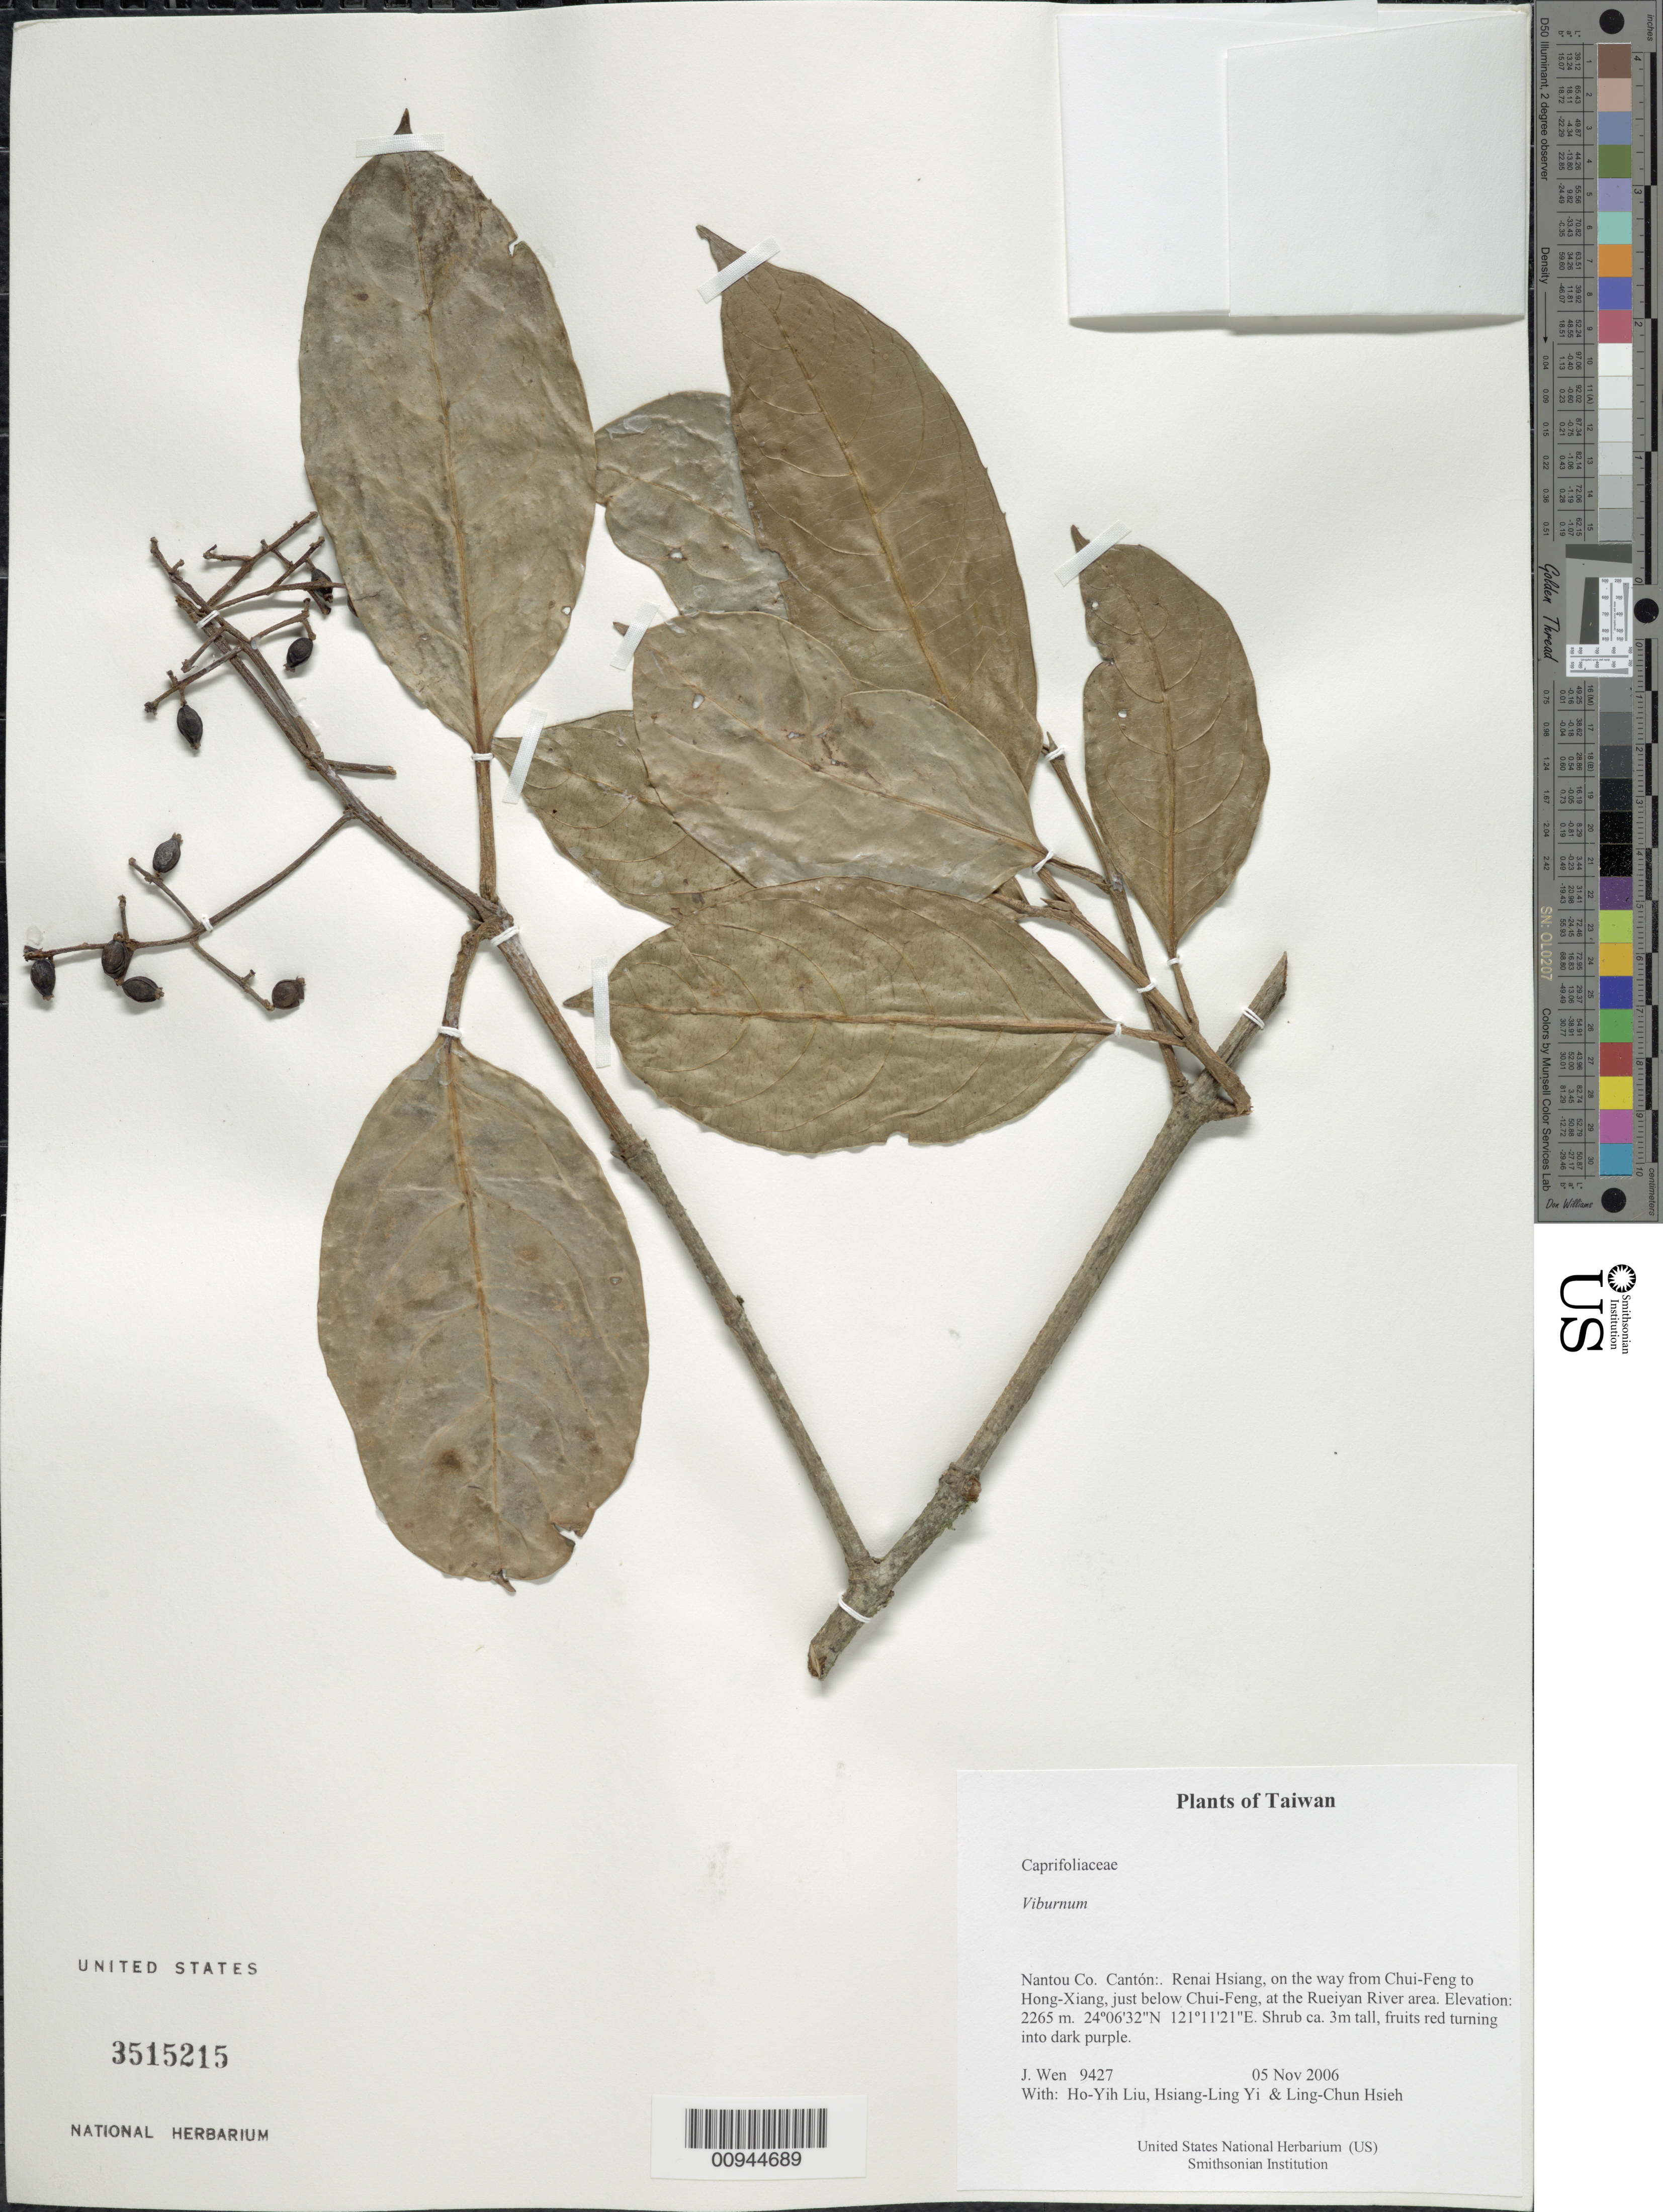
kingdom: Plantae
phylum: Tracheophyta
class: Magnoliopsida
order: Dipsacales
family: Viburnaceae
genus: Viburnum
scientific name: Viburnum sp.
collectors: J. Wen, H. Liu, H. l. Yi & L. Hsieh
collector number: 9427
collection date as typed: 05 Nov 2006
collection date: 2006-11-05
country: Taiwan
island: Taiwan [Formosa]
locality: Renai Hsiang, on the way from Chui-Feng to Hong-Xiang, just below Chui-Feng, at the Rueiyan River area.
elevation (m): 2265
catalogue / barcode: US 3515215